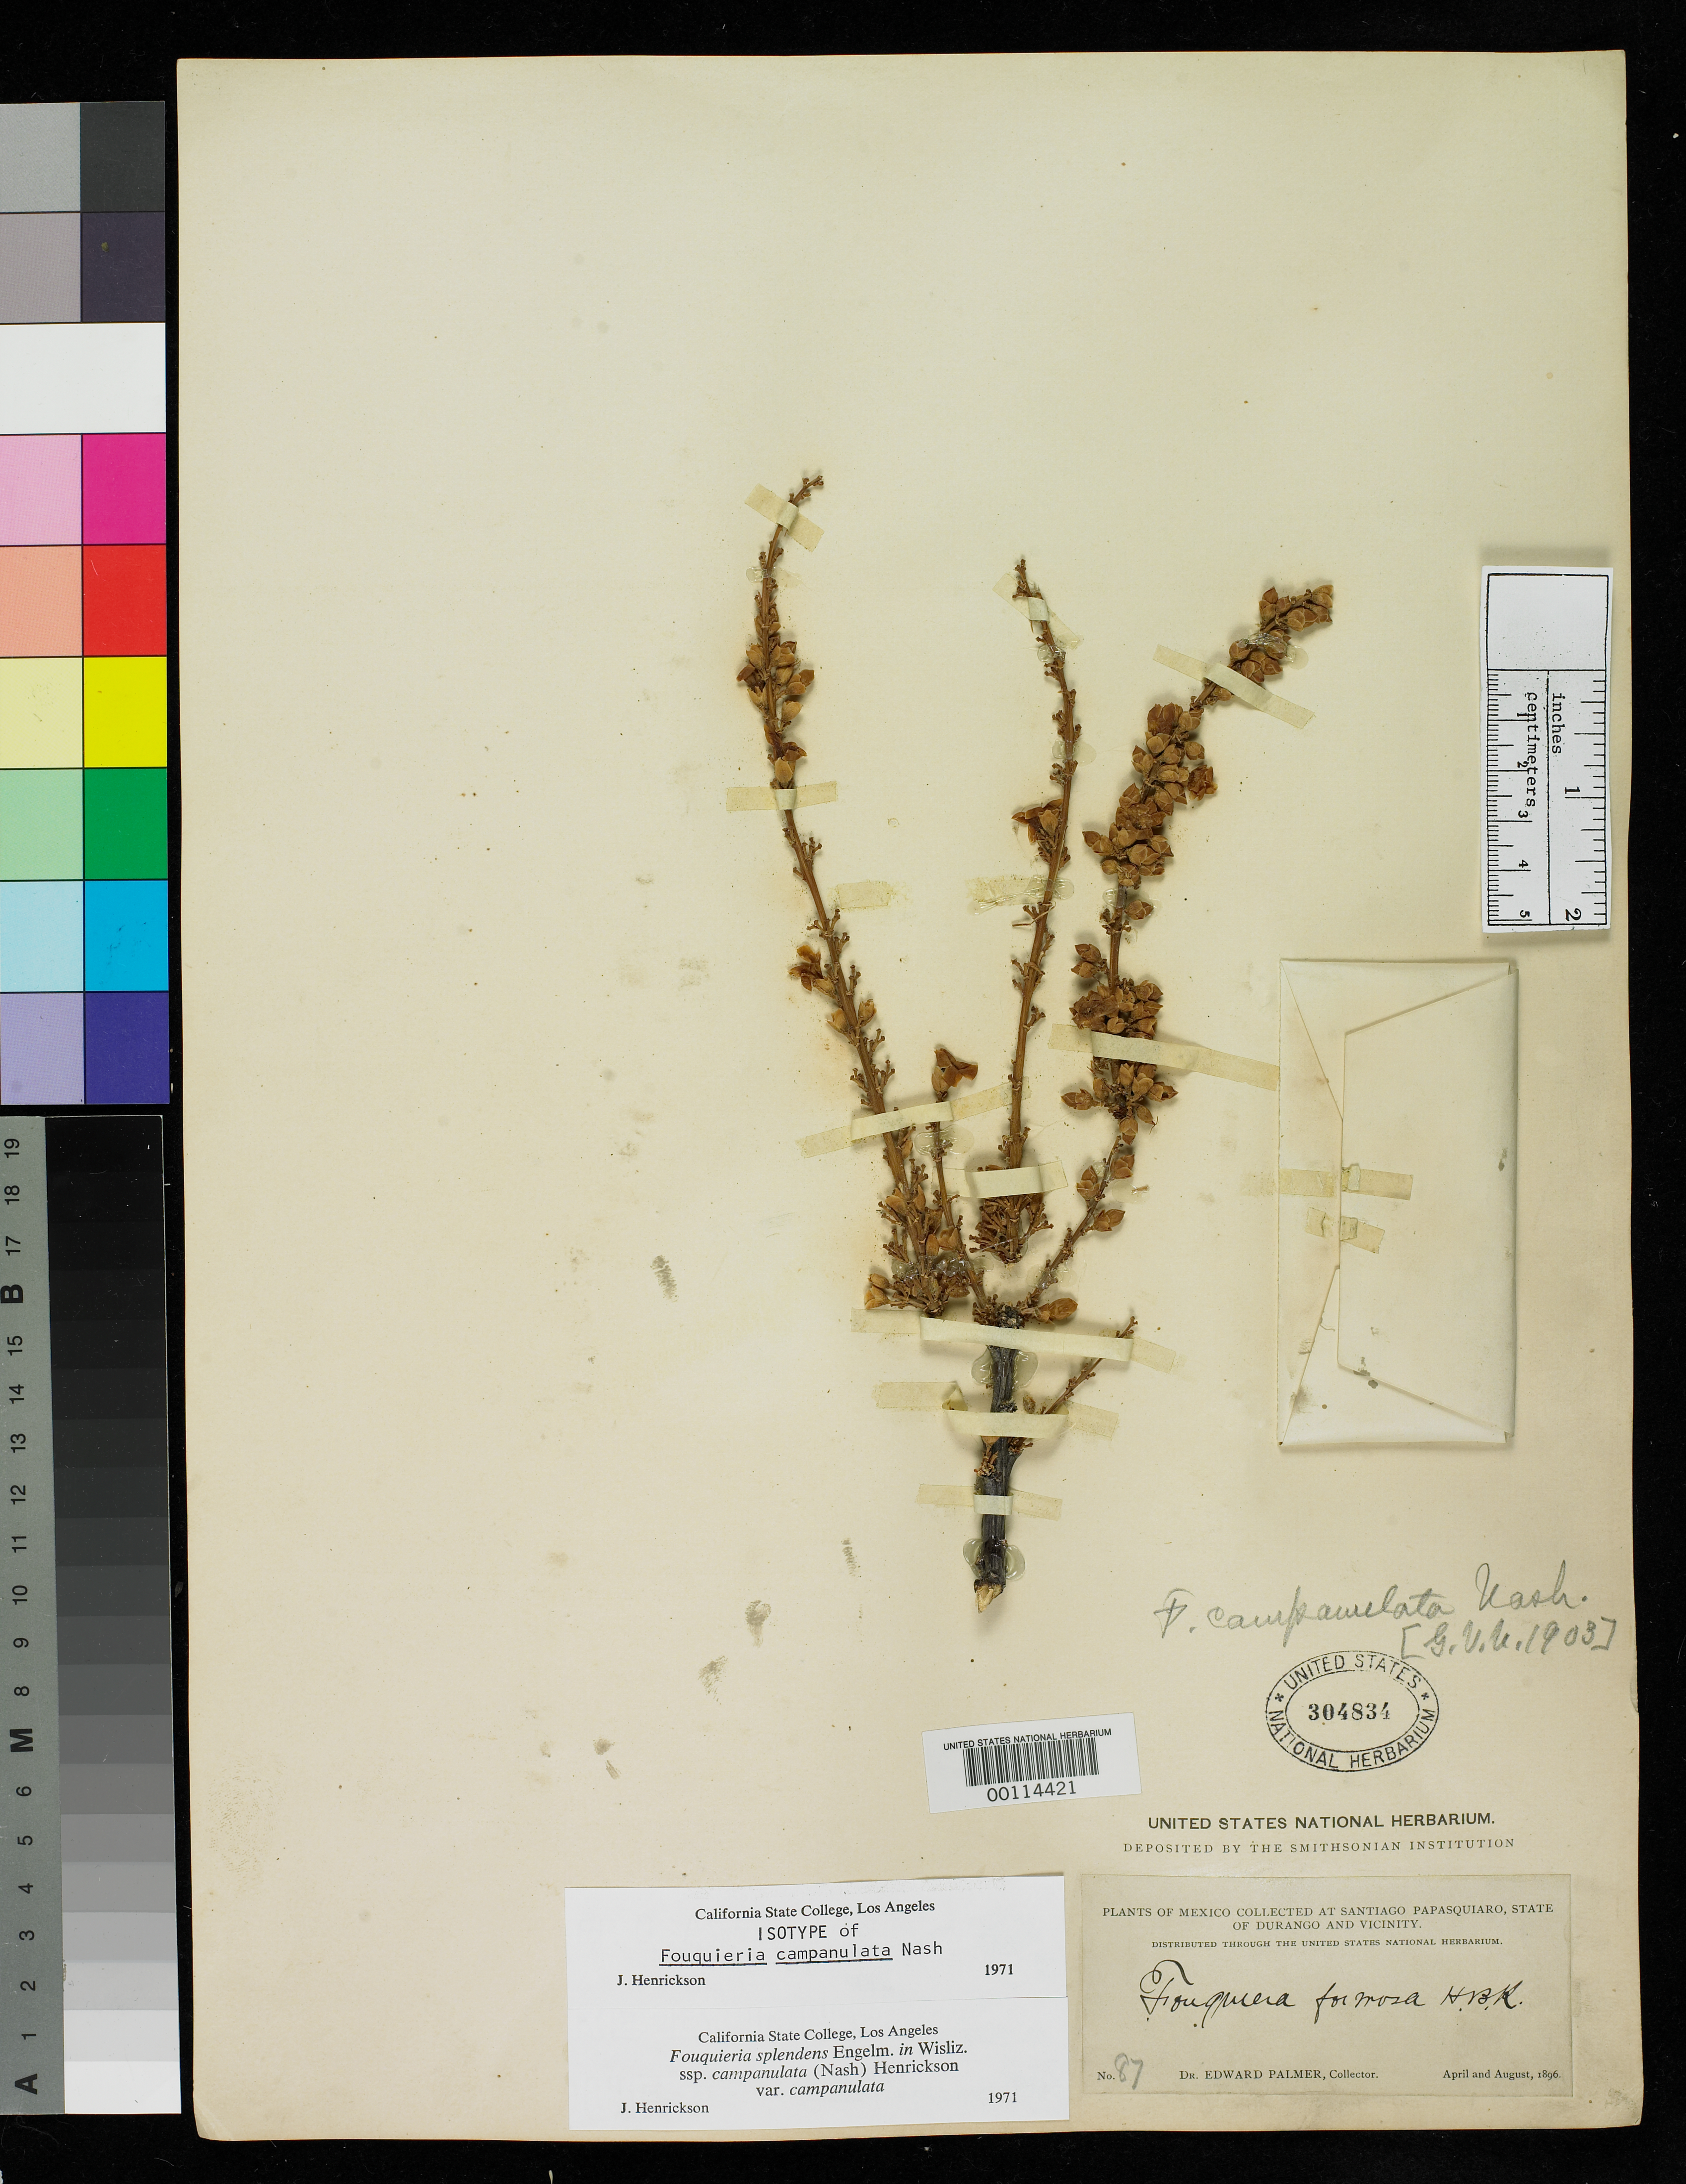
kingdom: Plantae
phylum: Tracheophyta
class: Magnoliopsida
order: Ericales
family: Fouquieriaceae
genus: Fouquieria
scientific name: Fouquieria campanulata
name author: Nash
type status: Isotype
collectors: E. Palmer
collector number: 87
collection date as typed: Apr 1896 to -- Aug 1896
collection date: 1896-04/1896-08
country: Mexico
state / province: Durango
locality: Santiago Papasquiaro.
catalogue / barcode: US 304834